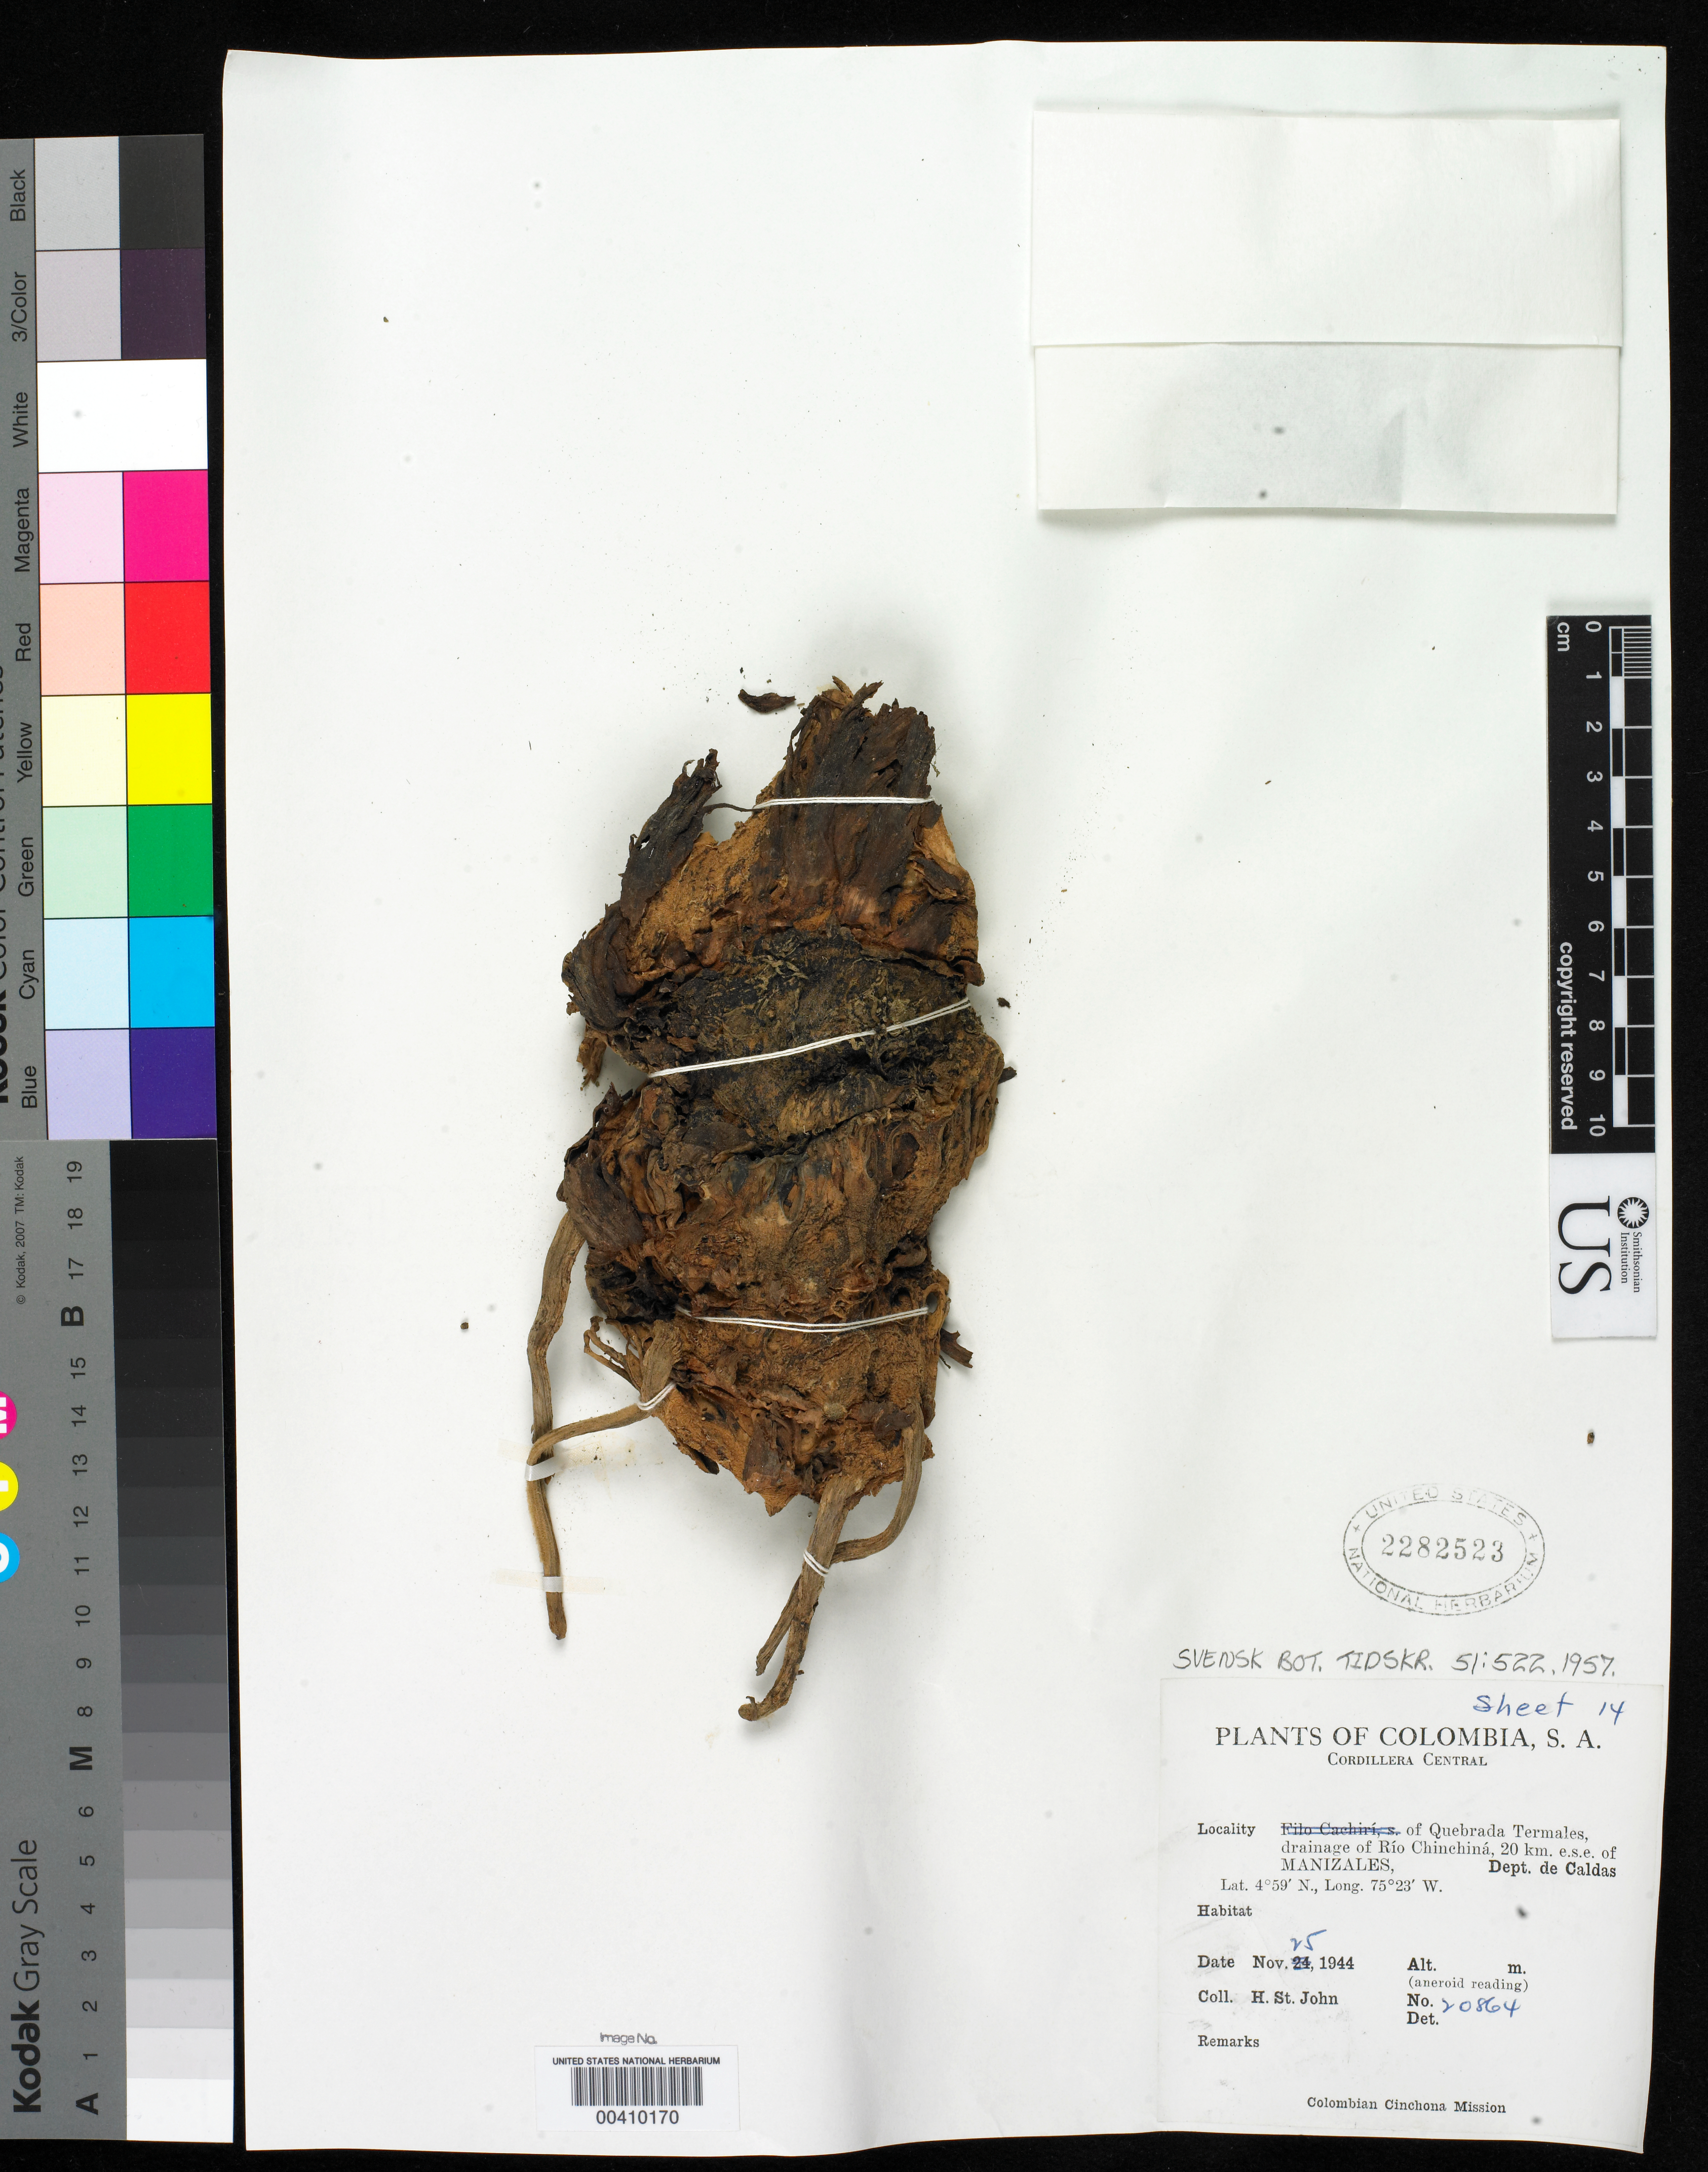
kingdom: Plantae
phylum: Tracheophyta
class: Magnoliopsida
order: Gunnerales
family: Gunneraceae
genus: Gunnera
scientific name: Gunnera magnifica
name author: H. St. John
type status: Holotype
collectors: H. St. John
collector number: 20864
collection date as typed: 25 Nov 1944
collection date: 1944-11-25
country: Colombia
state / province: Caldas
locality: Quebrada Termales, drainage of Rio Chinchina, 20 km ESE of Manizales.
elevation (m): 3170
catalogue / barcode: US 2282523